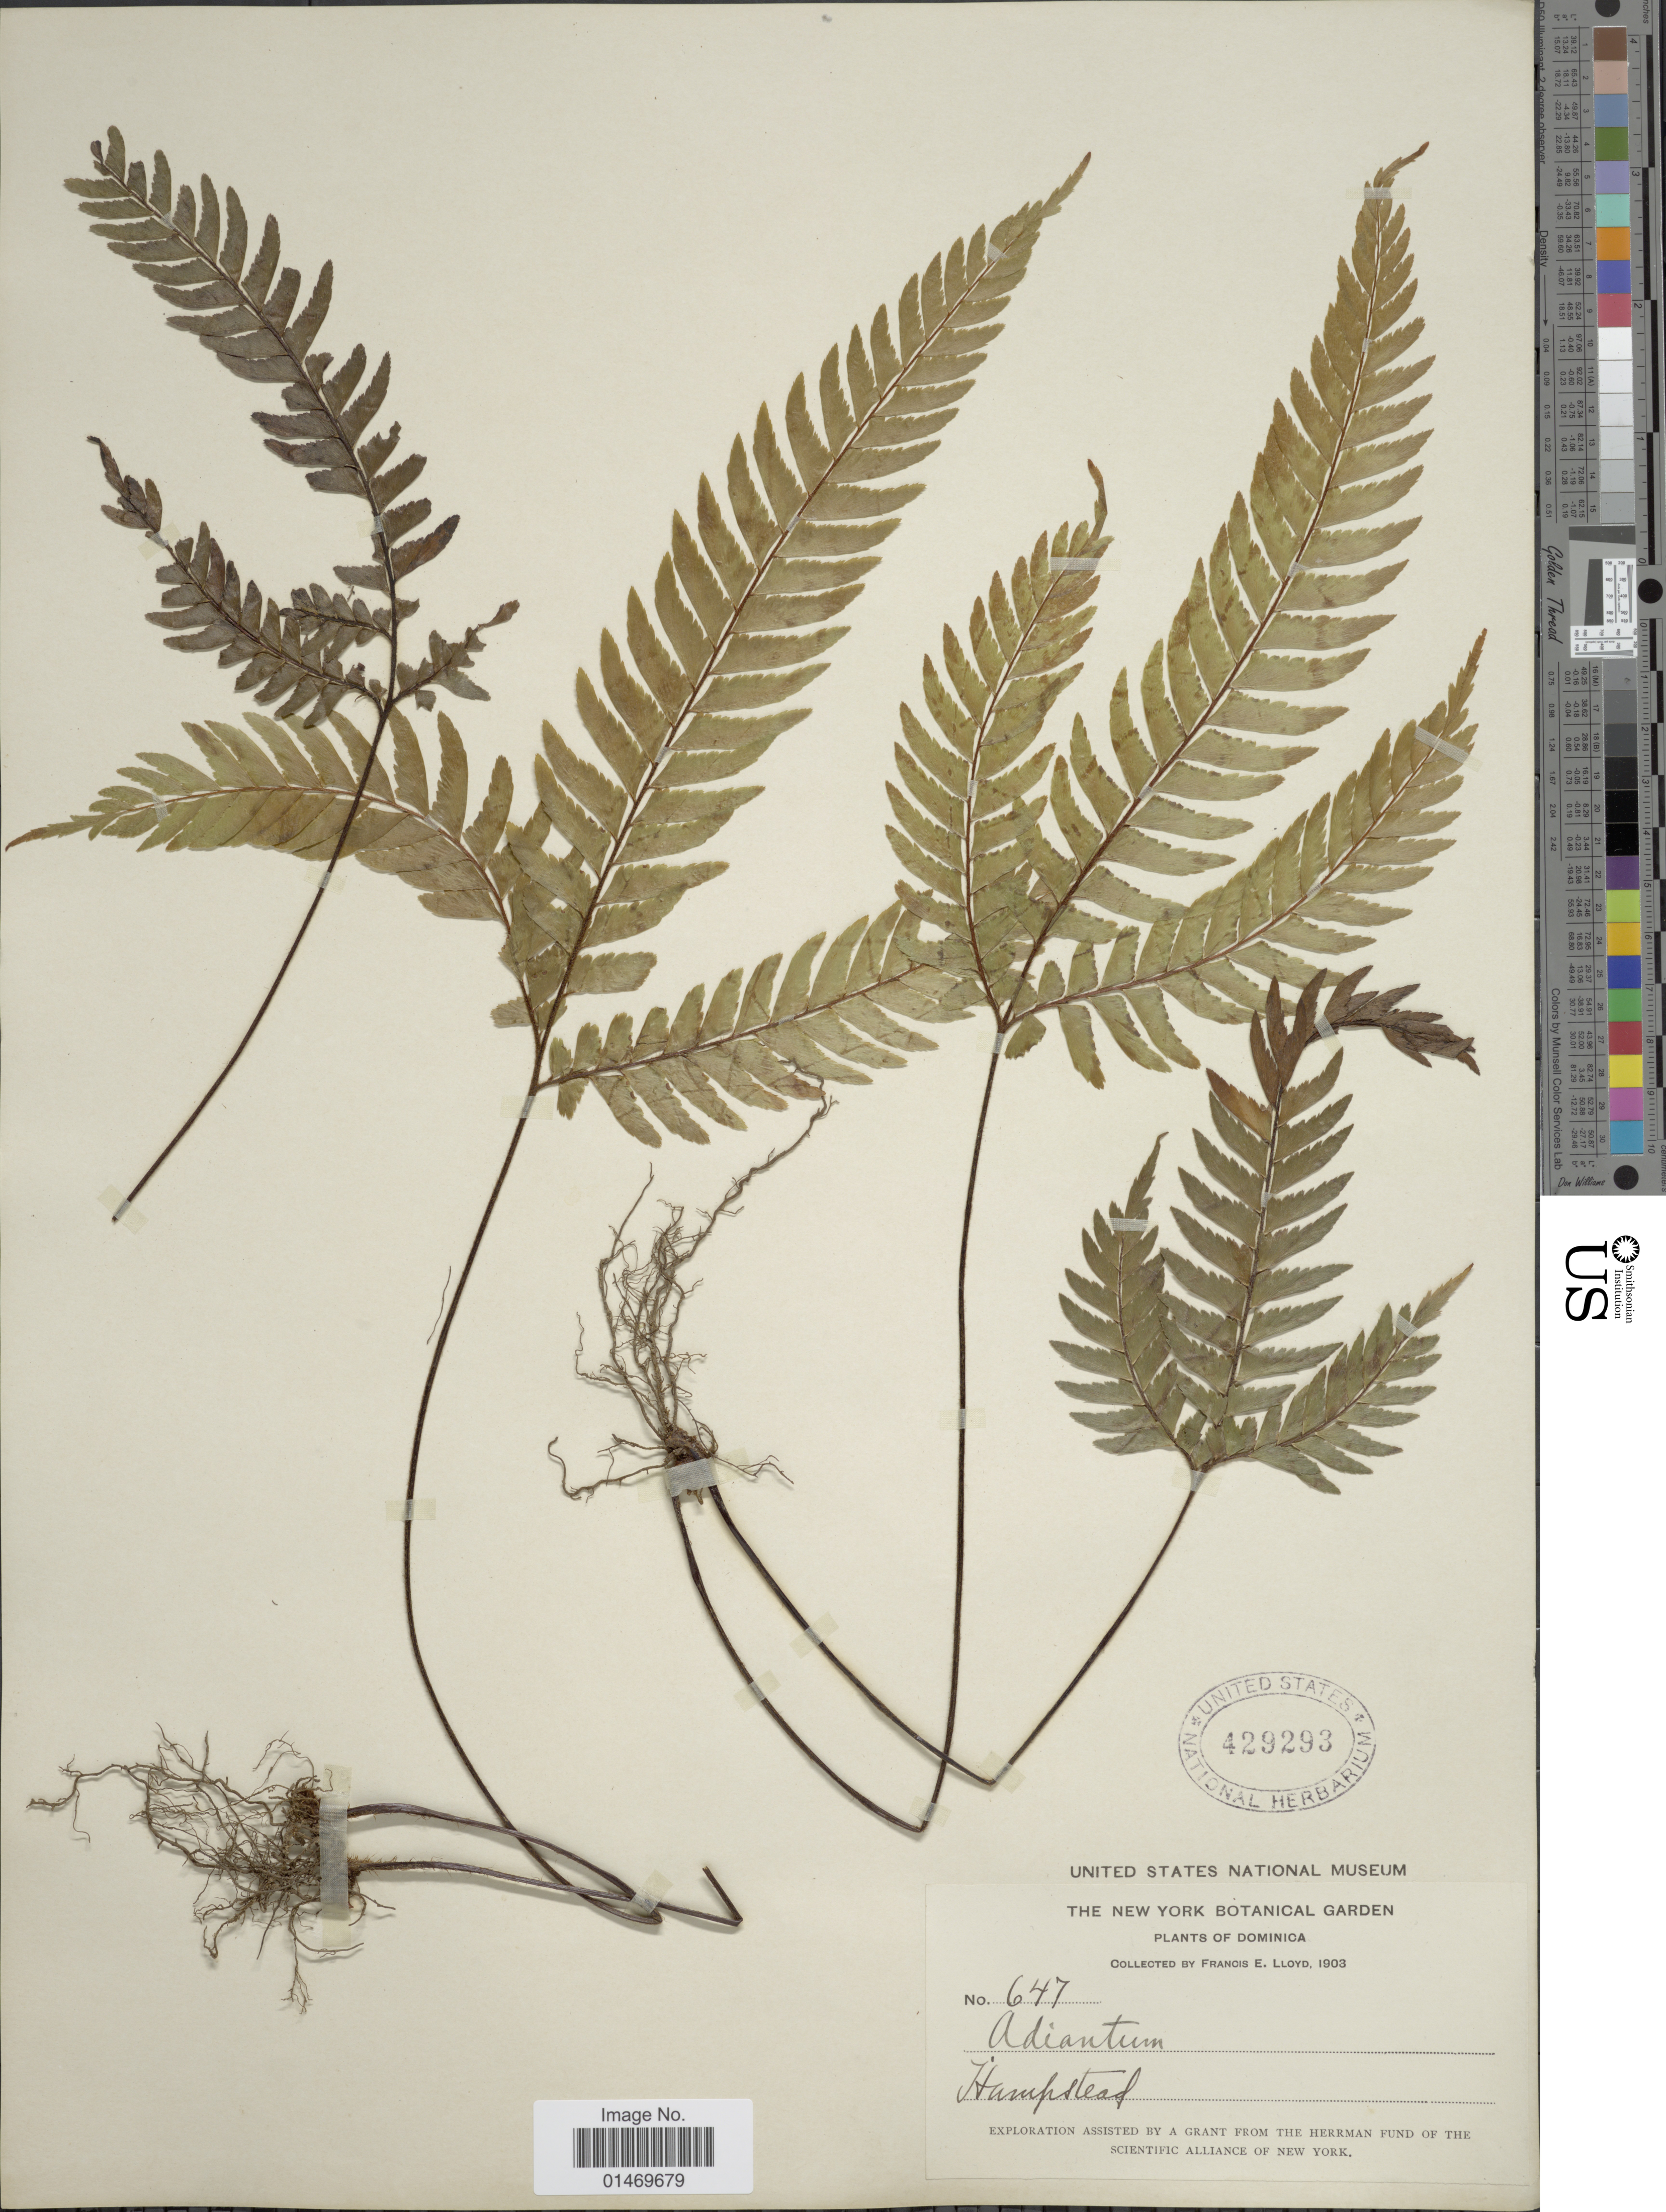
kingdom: Plantae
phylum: Tracheophyta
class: Polypodiopsida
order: Polypodiales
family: Pteridaceae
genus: Adiantum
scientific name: Adiantum tetraphyllum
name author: Humb. & Bonpl. ex Willd.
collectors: Lloyd, C. E.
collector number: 647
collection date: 1903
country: Dominica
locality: Hampstead.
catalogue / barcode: US 429293